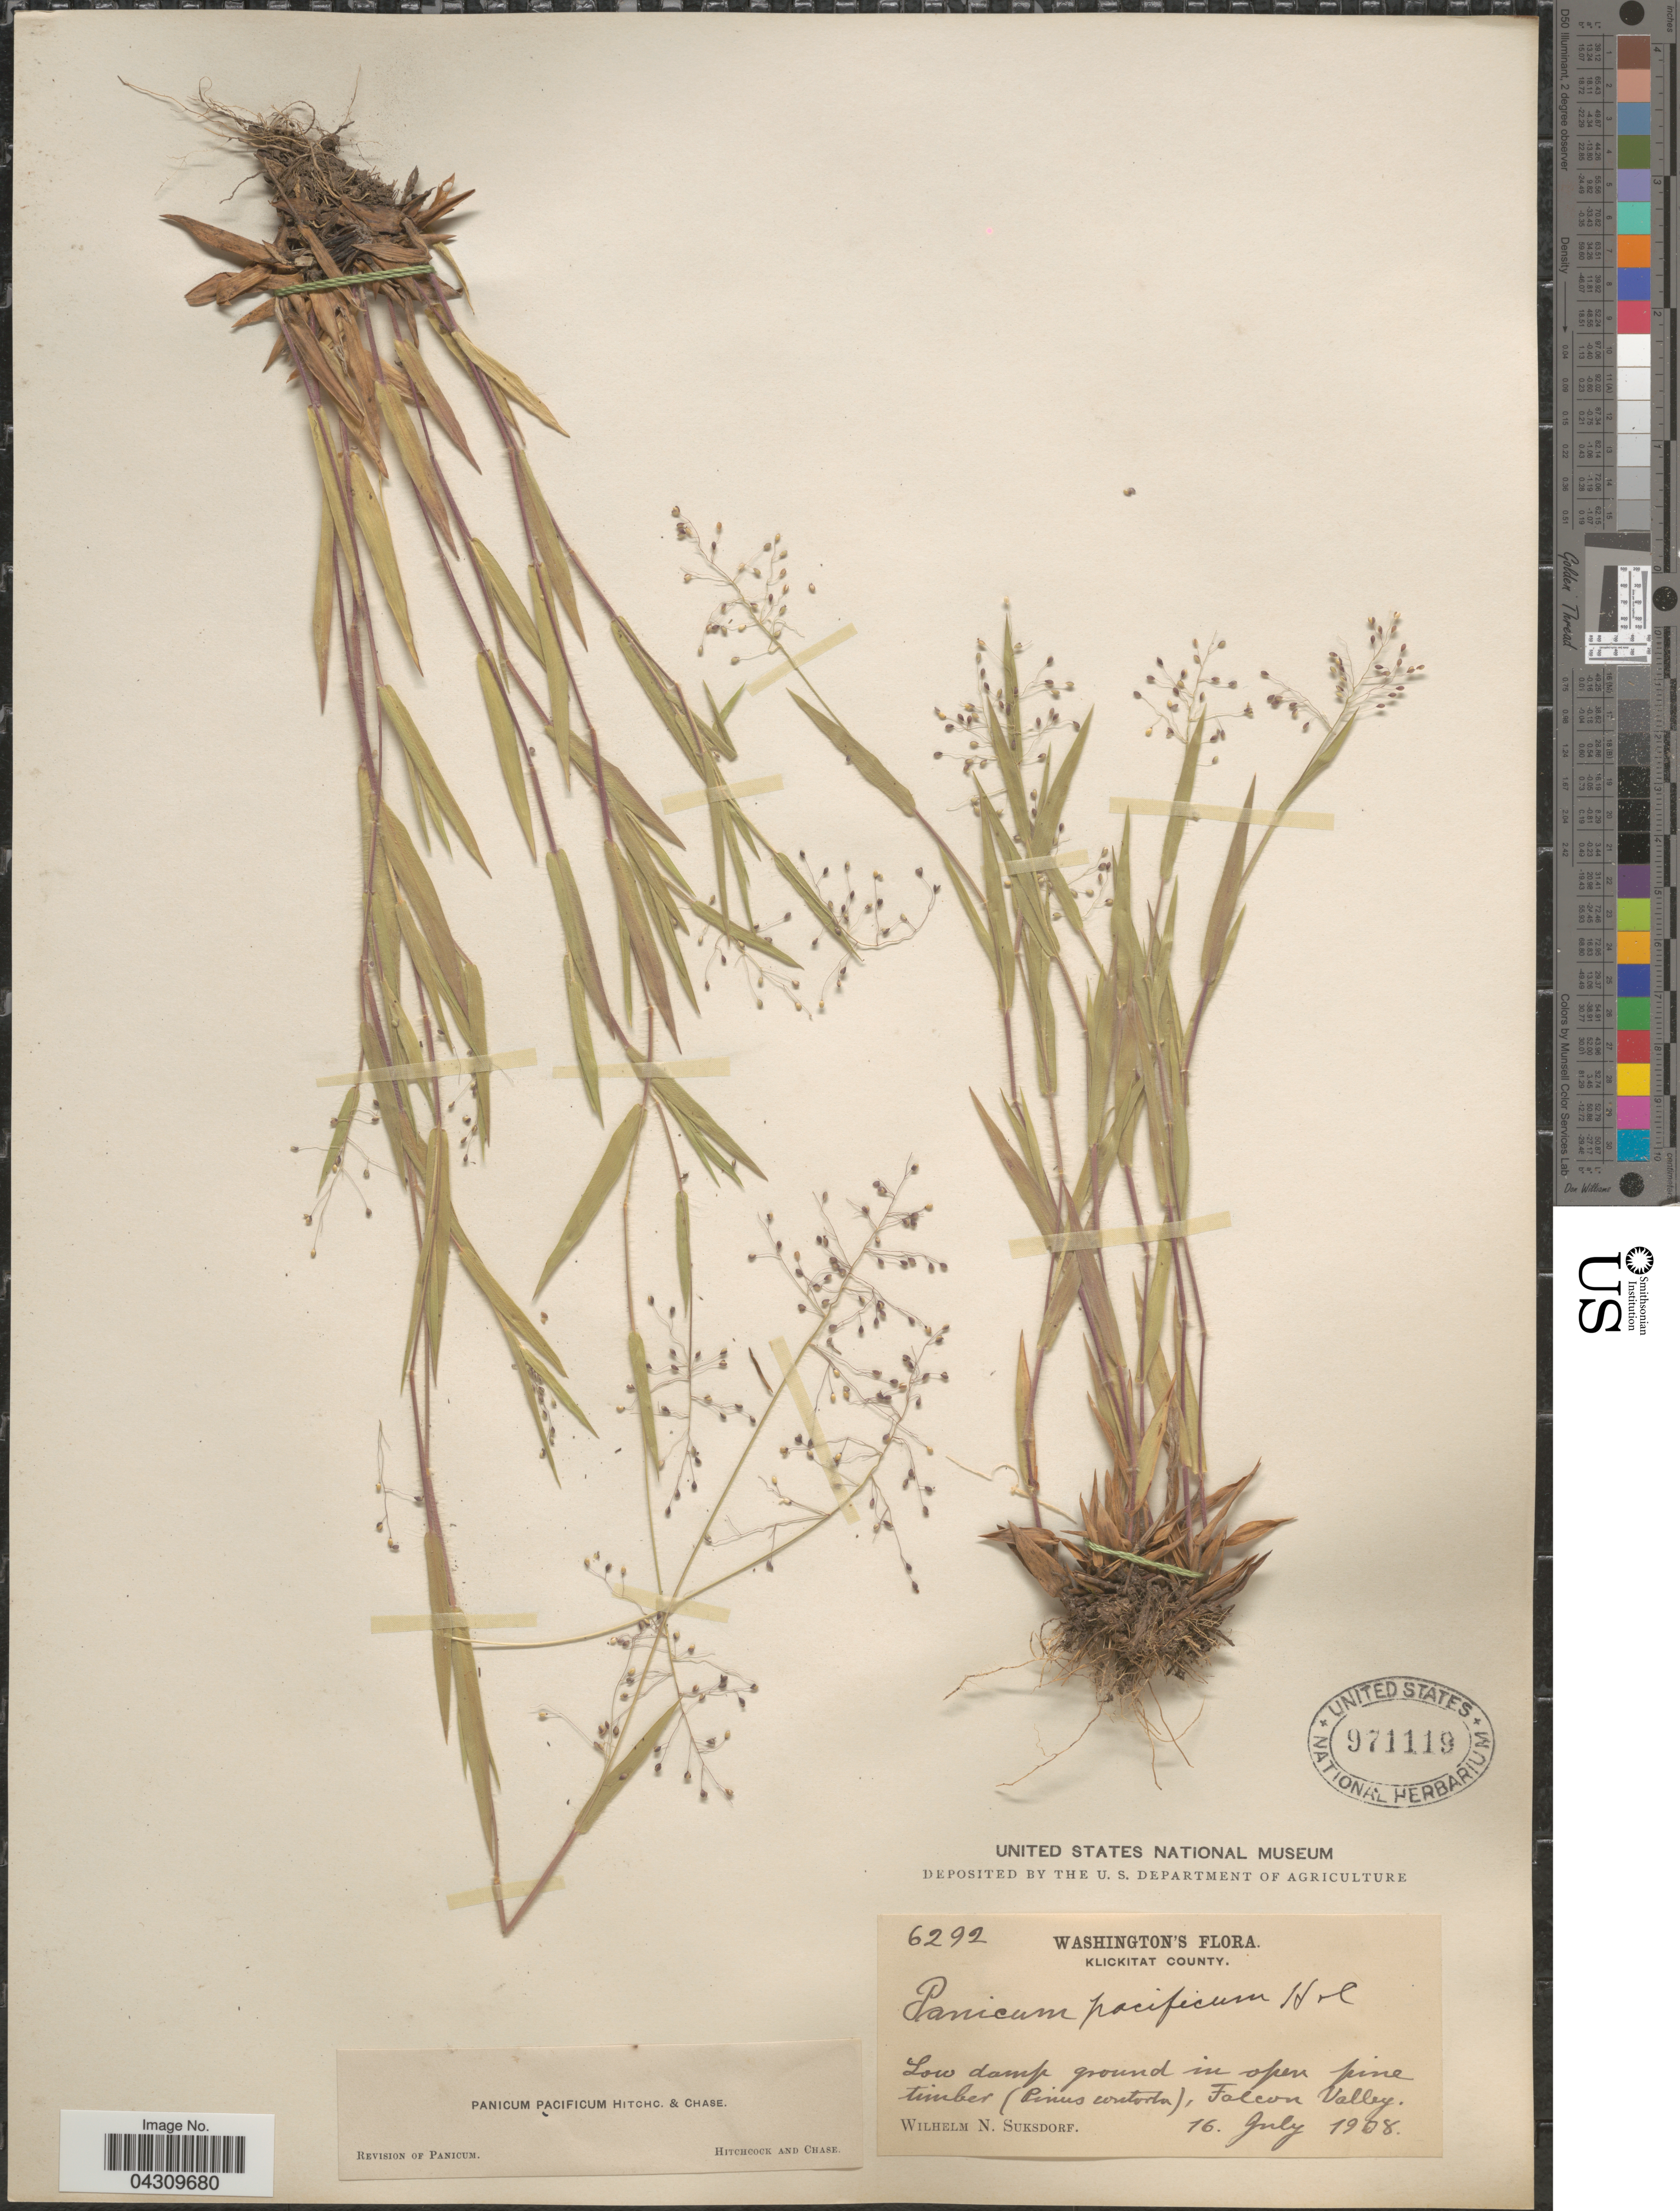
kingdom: Plantae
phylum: Tracheophyta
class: Liliopsida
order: Poales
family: Poaceae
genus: Dichanthelium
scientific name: Dichanthelium acuminatum var. acuminatum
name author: (Sw.) Gould & C.A. Clark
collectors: W. N. Suksdorf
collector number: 6292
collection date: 1908-07-16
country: United States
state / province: Washington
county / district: Klickitat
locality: Klickitat County. Low damp ground in open pine timber (Pinus contorta), Falcon Valley.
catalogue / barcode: US 971119